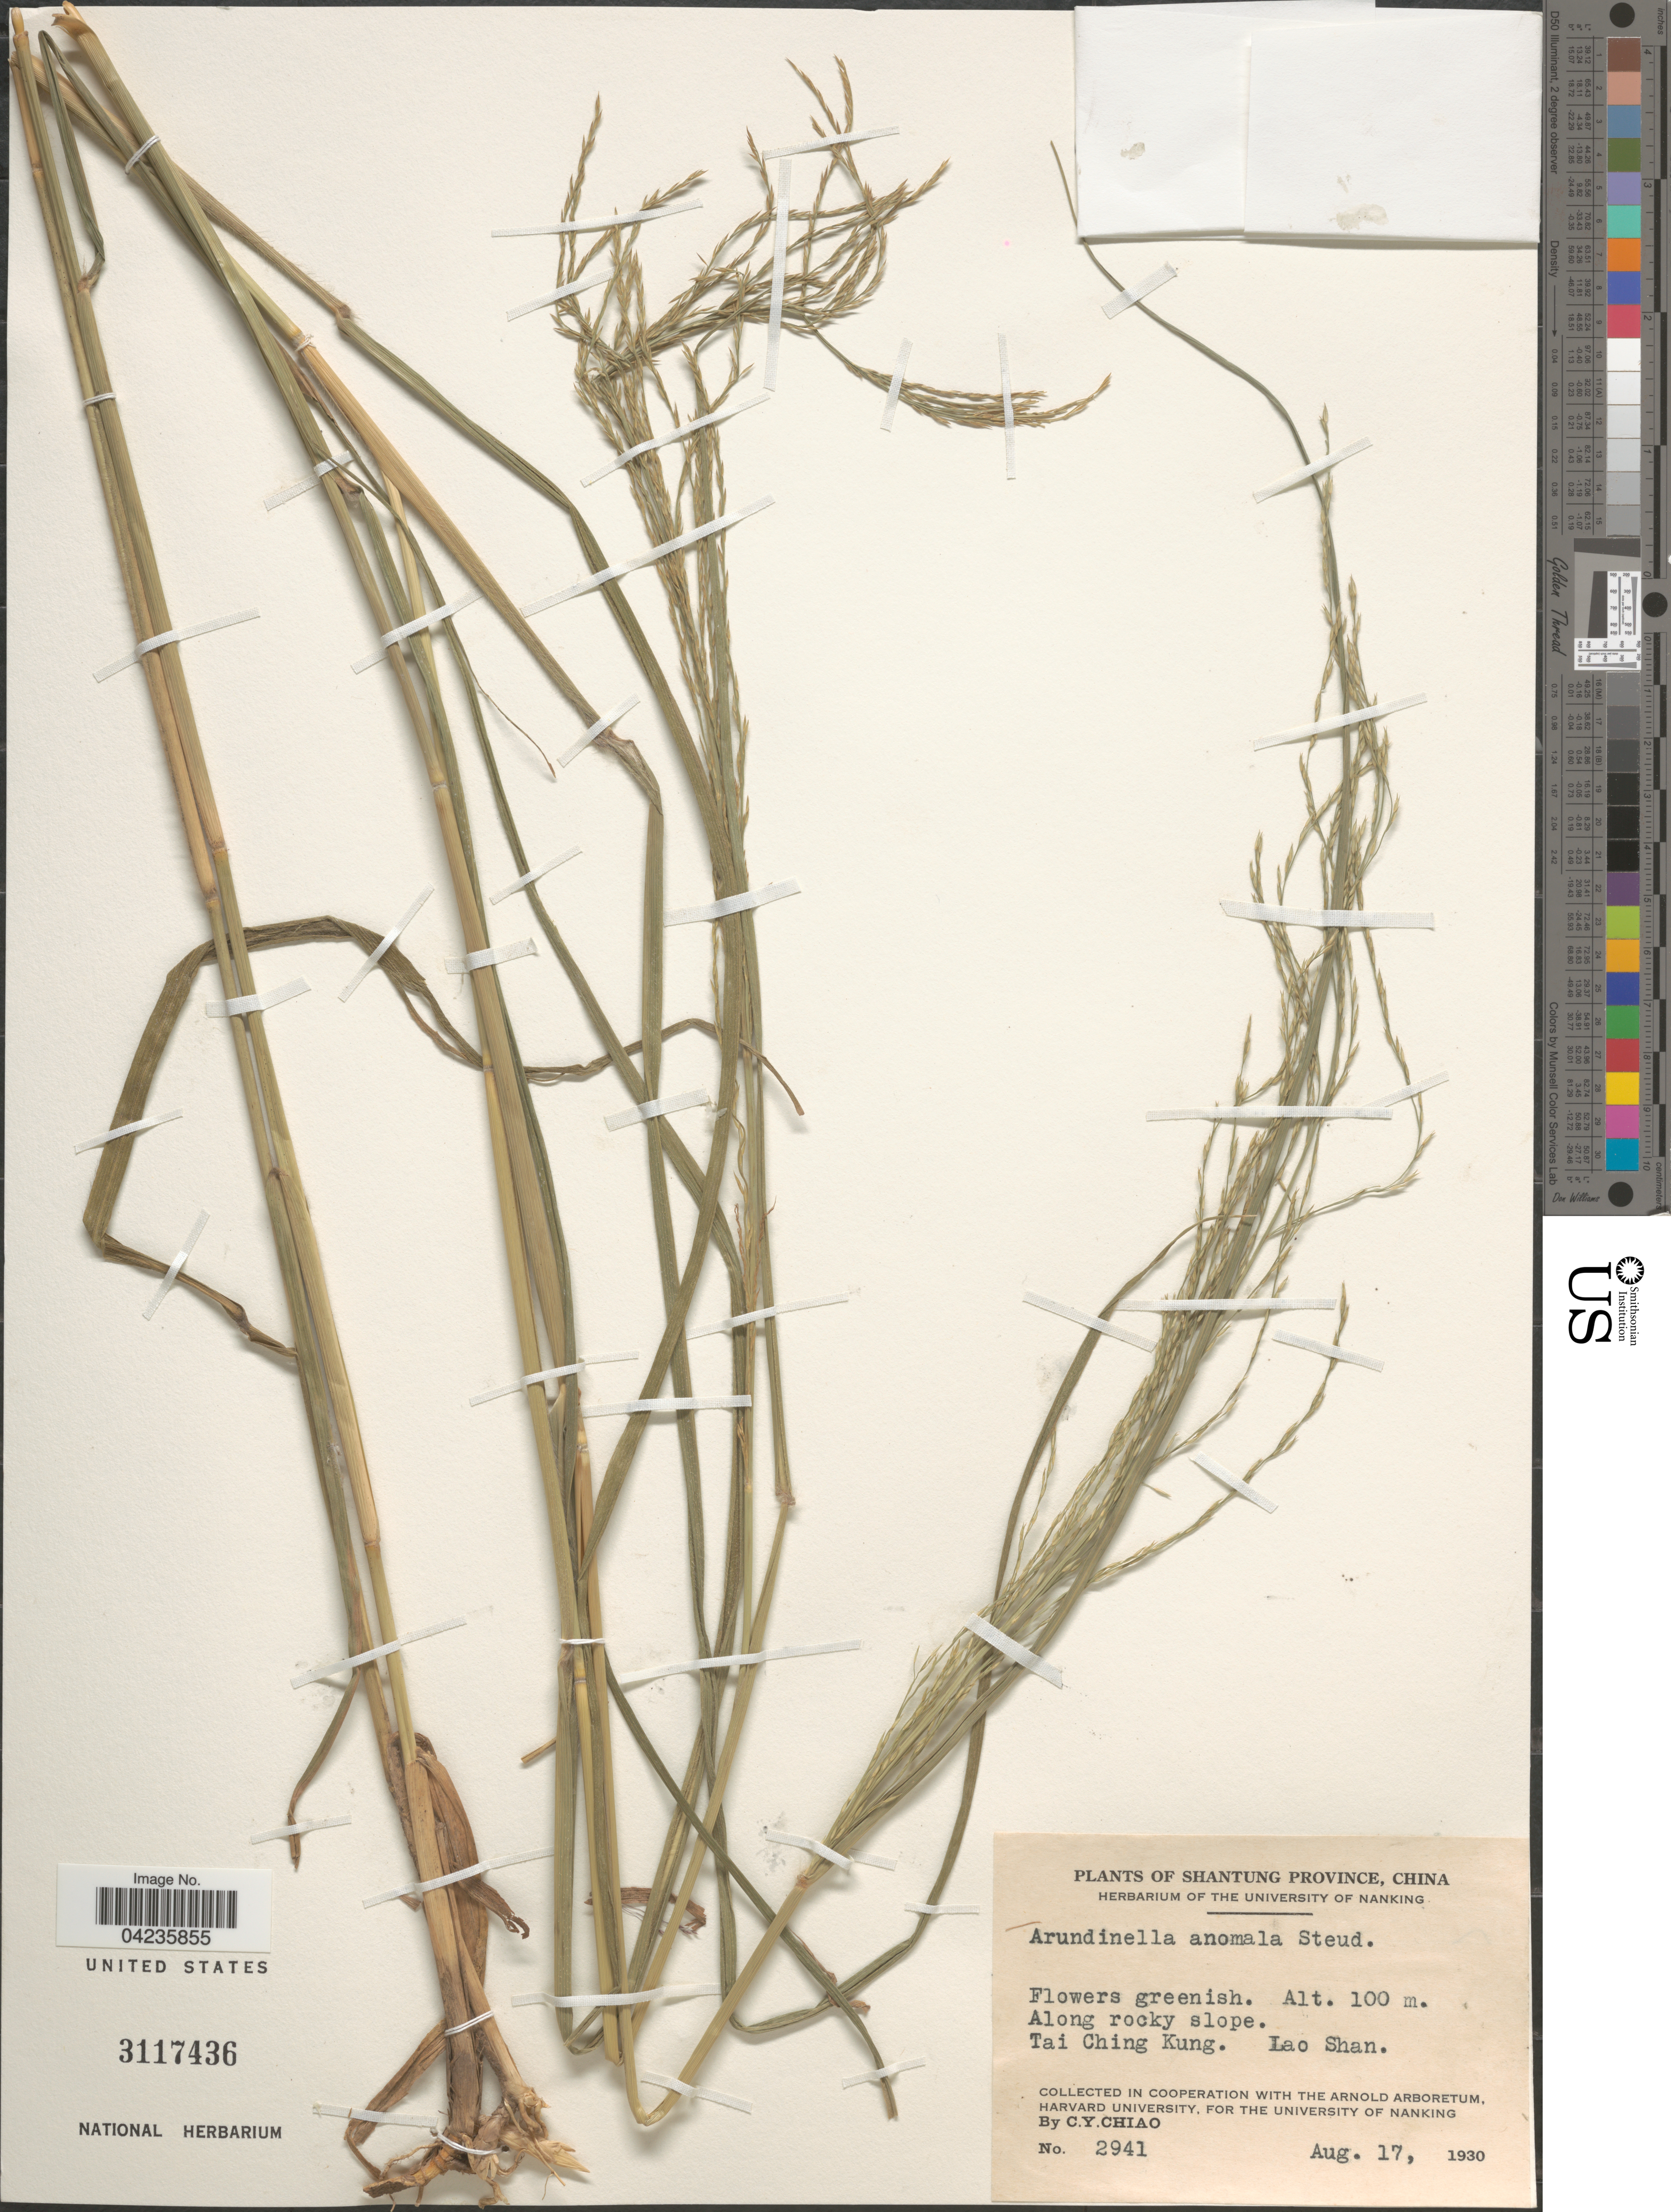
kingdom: Plantae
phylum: Tracheophyta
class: Liliopsida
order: Poales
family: Poaceae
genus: Arundinella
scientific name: Arundinella hirta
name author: (Thunb.) Tanaka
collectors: C. Y. Chiao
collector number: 2941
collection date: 1930-08-17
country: China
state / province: Shandong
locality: Shantung Province. Tai Ching Kung. Lao Shan.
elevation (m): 100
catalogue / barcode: US 3117436